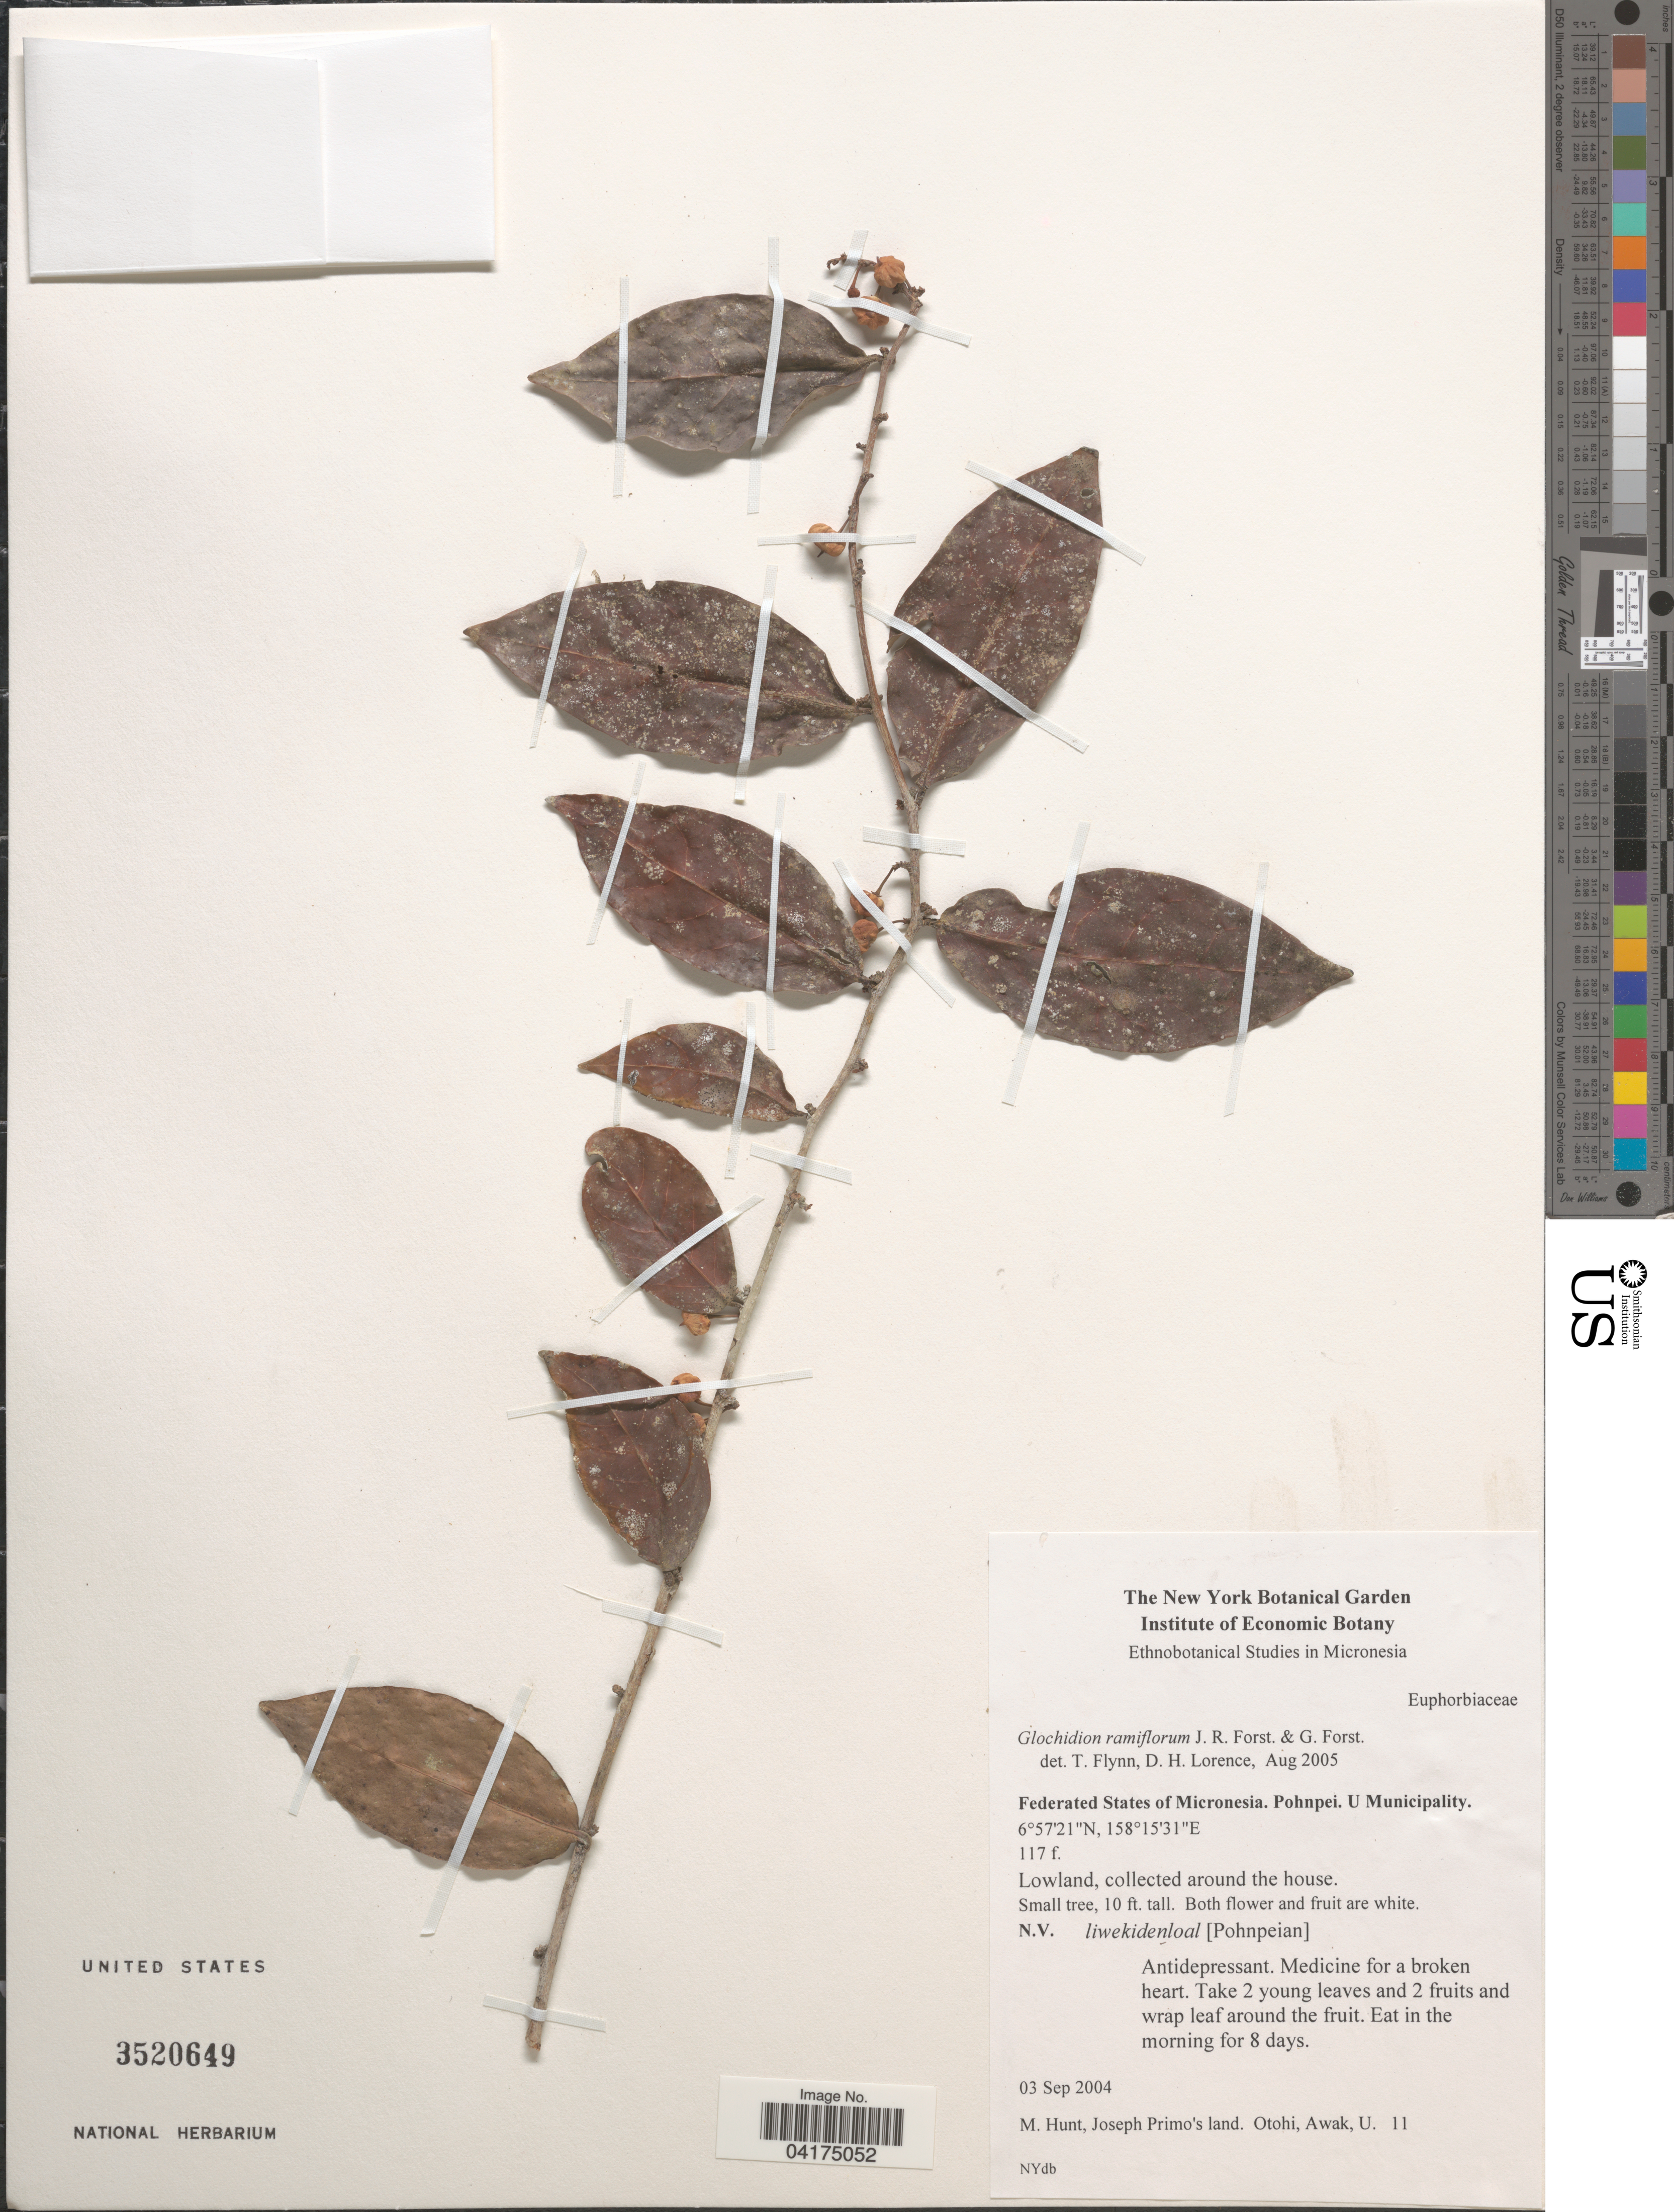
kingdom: Plantae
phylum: Tracheophyta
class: Magnoliopsida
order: Malpighiales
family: Phyllanthaceae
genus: Glochidion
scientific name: Glochidion ramiflorum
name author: J.R. Forst. & G. Forst.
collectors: M. Hunt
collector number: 11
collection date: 2004-09-03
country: Micronesia, Federated States of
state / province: Pohnpei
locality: U Municipality.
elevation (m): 36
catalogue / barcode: US 3520649